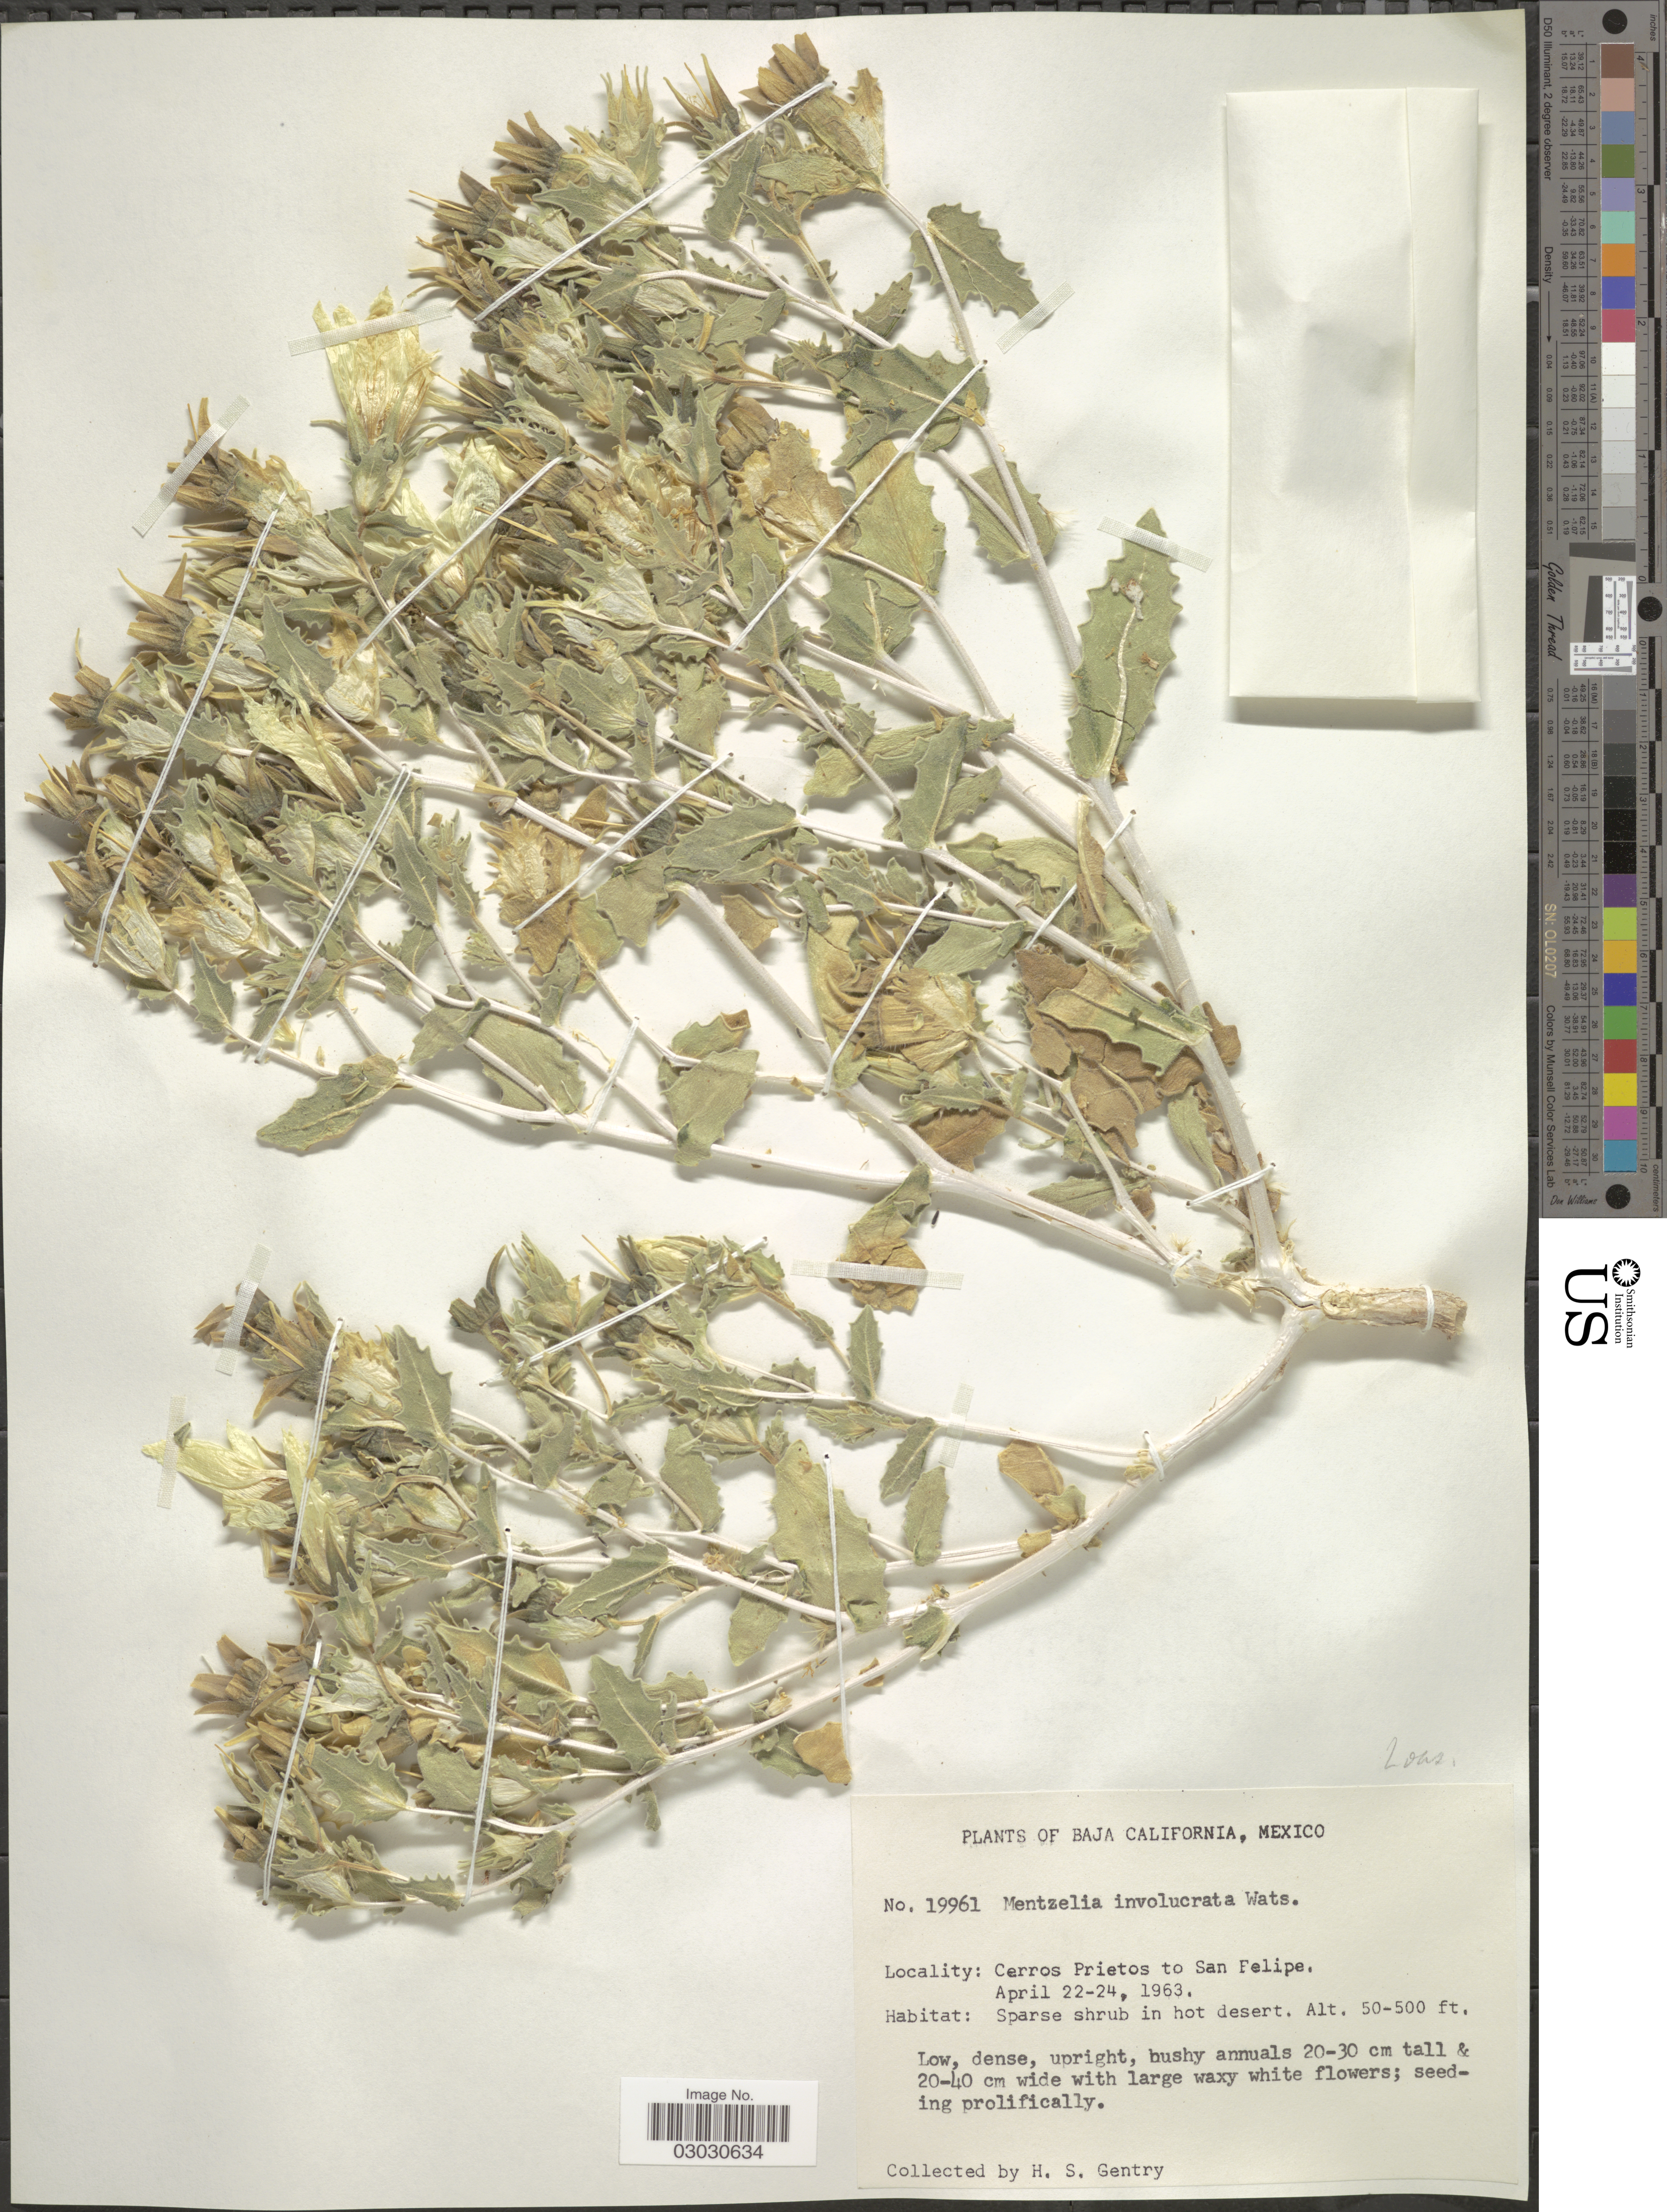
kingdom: Plantae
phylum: Tracheophyta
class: Magnoliopsida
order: Cornales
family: Loasaceae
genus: Mentzelia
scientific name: Mentzelia involucrata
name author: S. Watson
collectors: H. S. Gentry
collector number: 19961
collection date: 1963-04-22/1963-04-24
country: Mexico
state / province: Baja California Norte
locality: Cerros Prietos to San Felipe.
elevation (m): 15